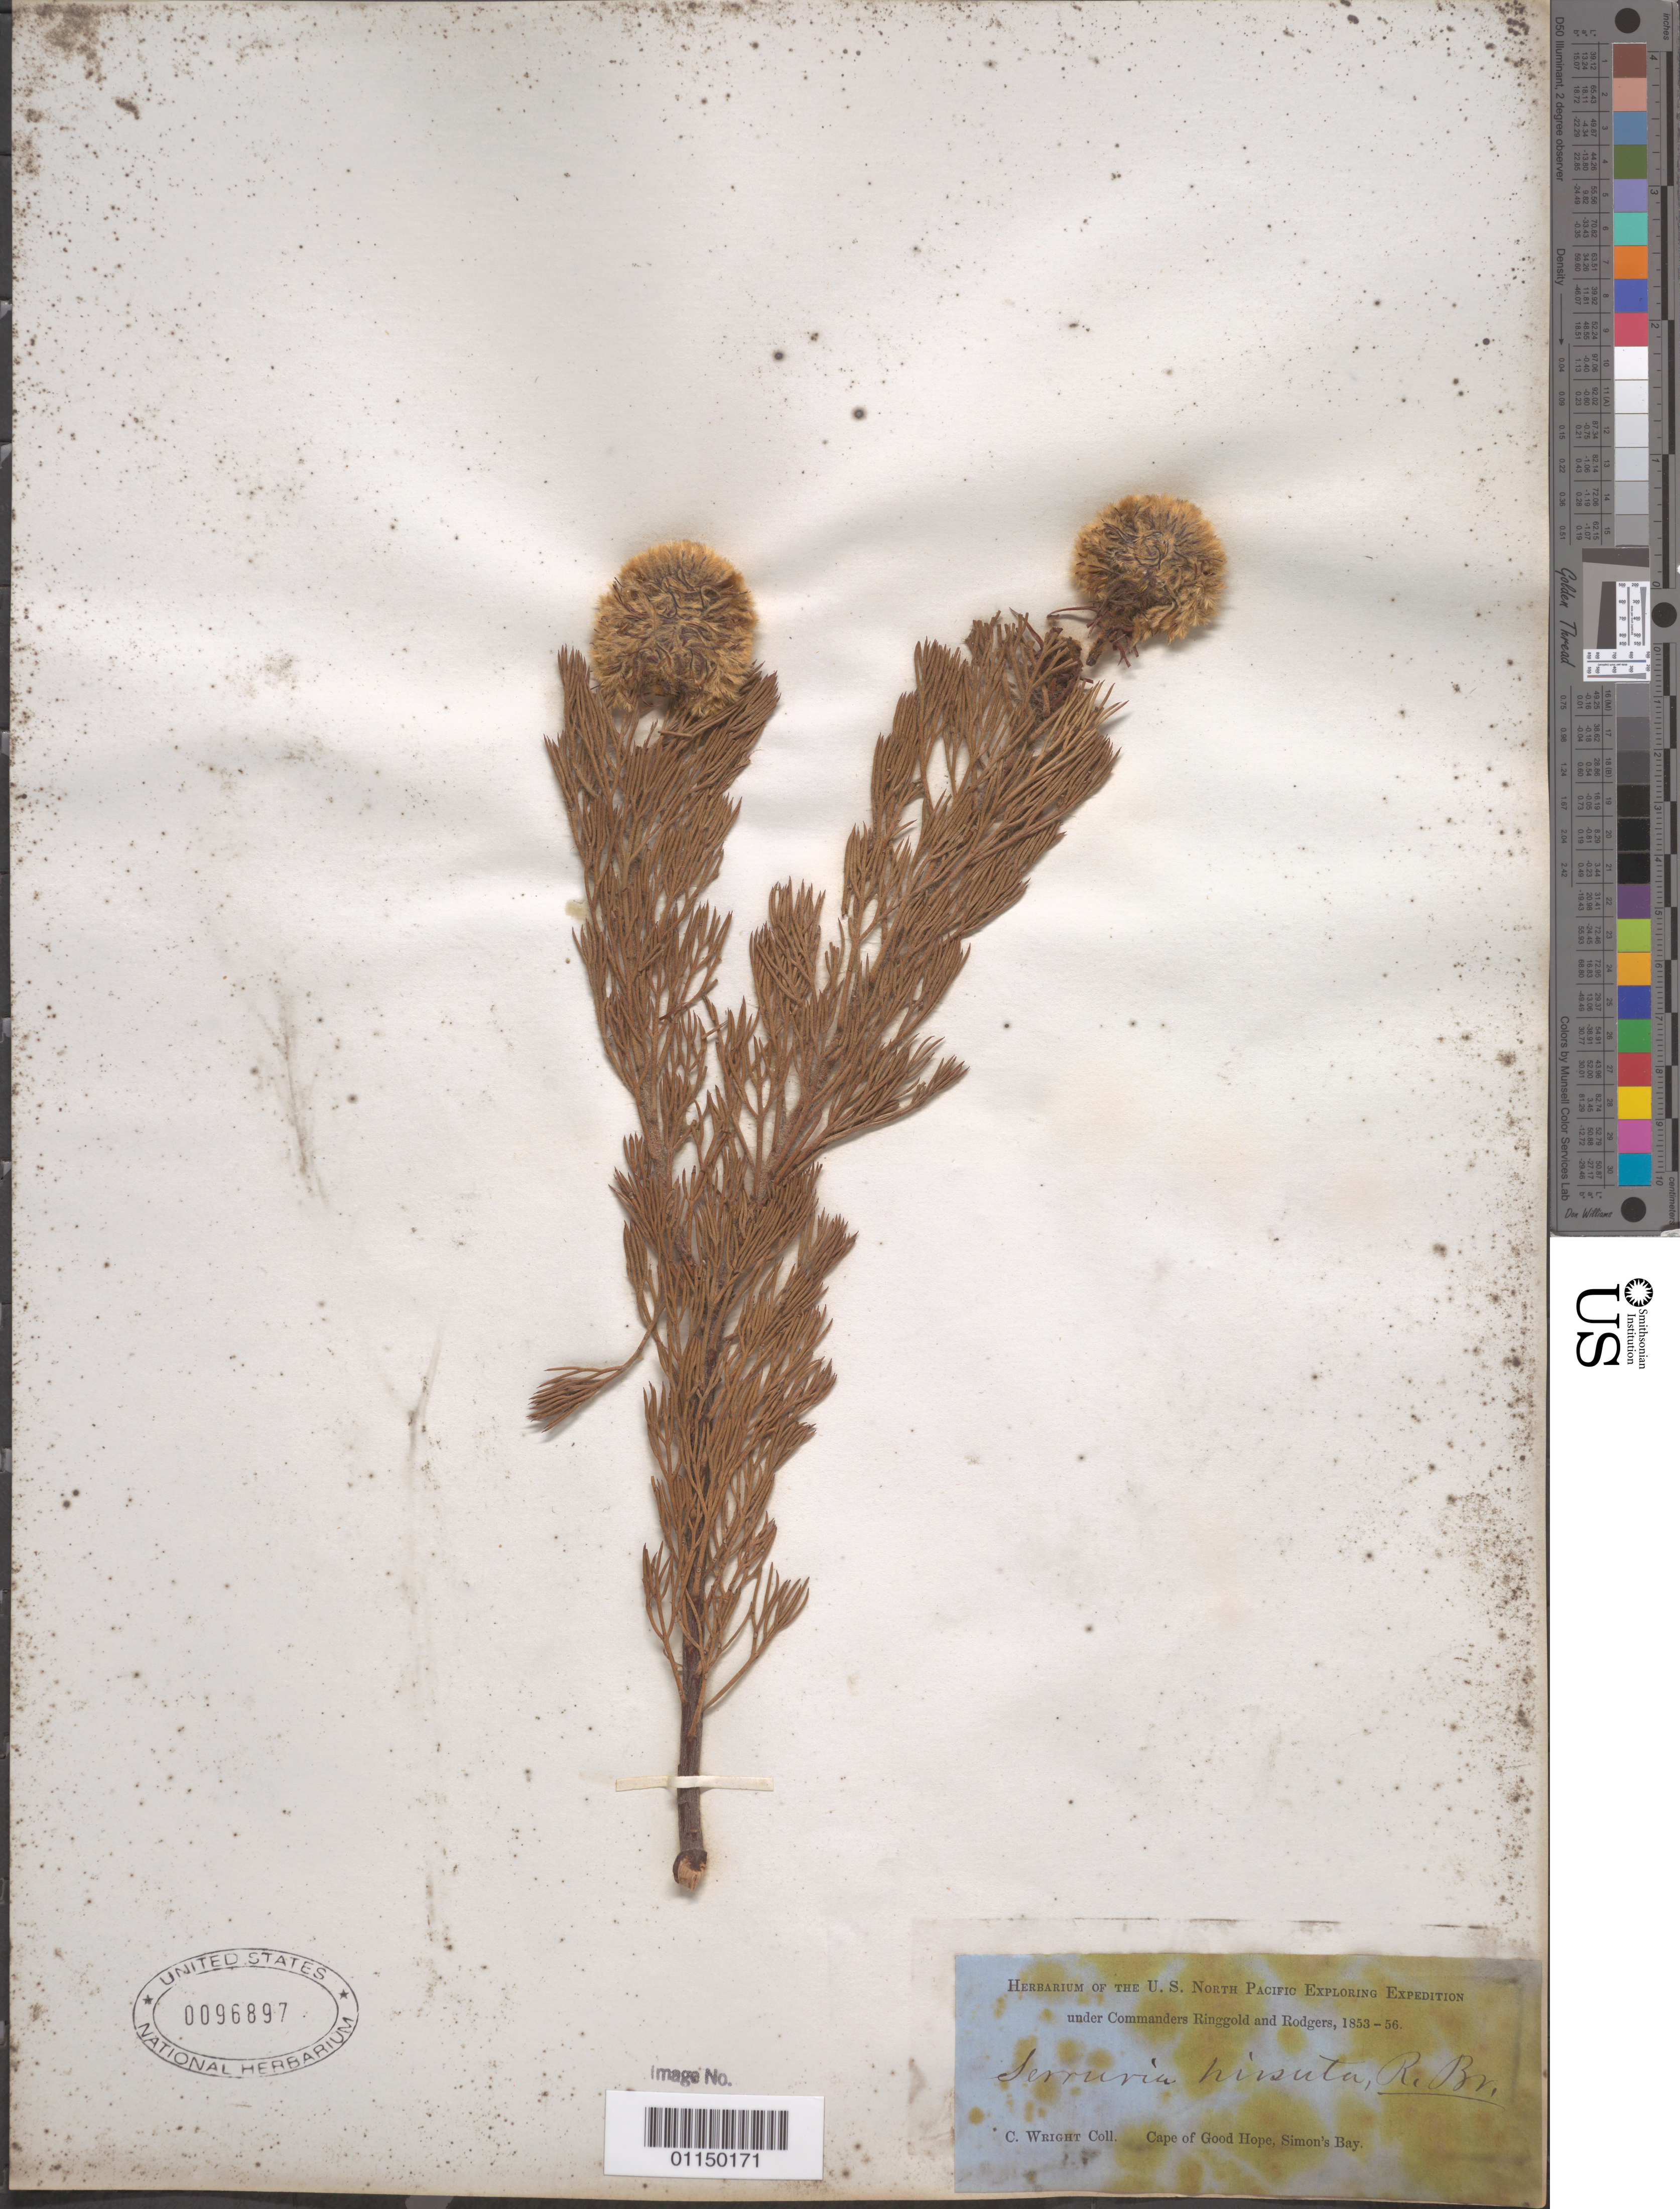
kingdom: Plantae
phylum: Tracheophyta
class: Magnoliopsida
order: Proteales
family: Proteaceae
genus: Serruria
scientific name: Serruria glomerata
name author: R. Br.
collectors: C. Wright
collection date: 1853/1856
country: South Africa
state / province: Western Cape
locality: Cape of Good Hope, Simon's Bay.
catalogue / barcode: US 96897